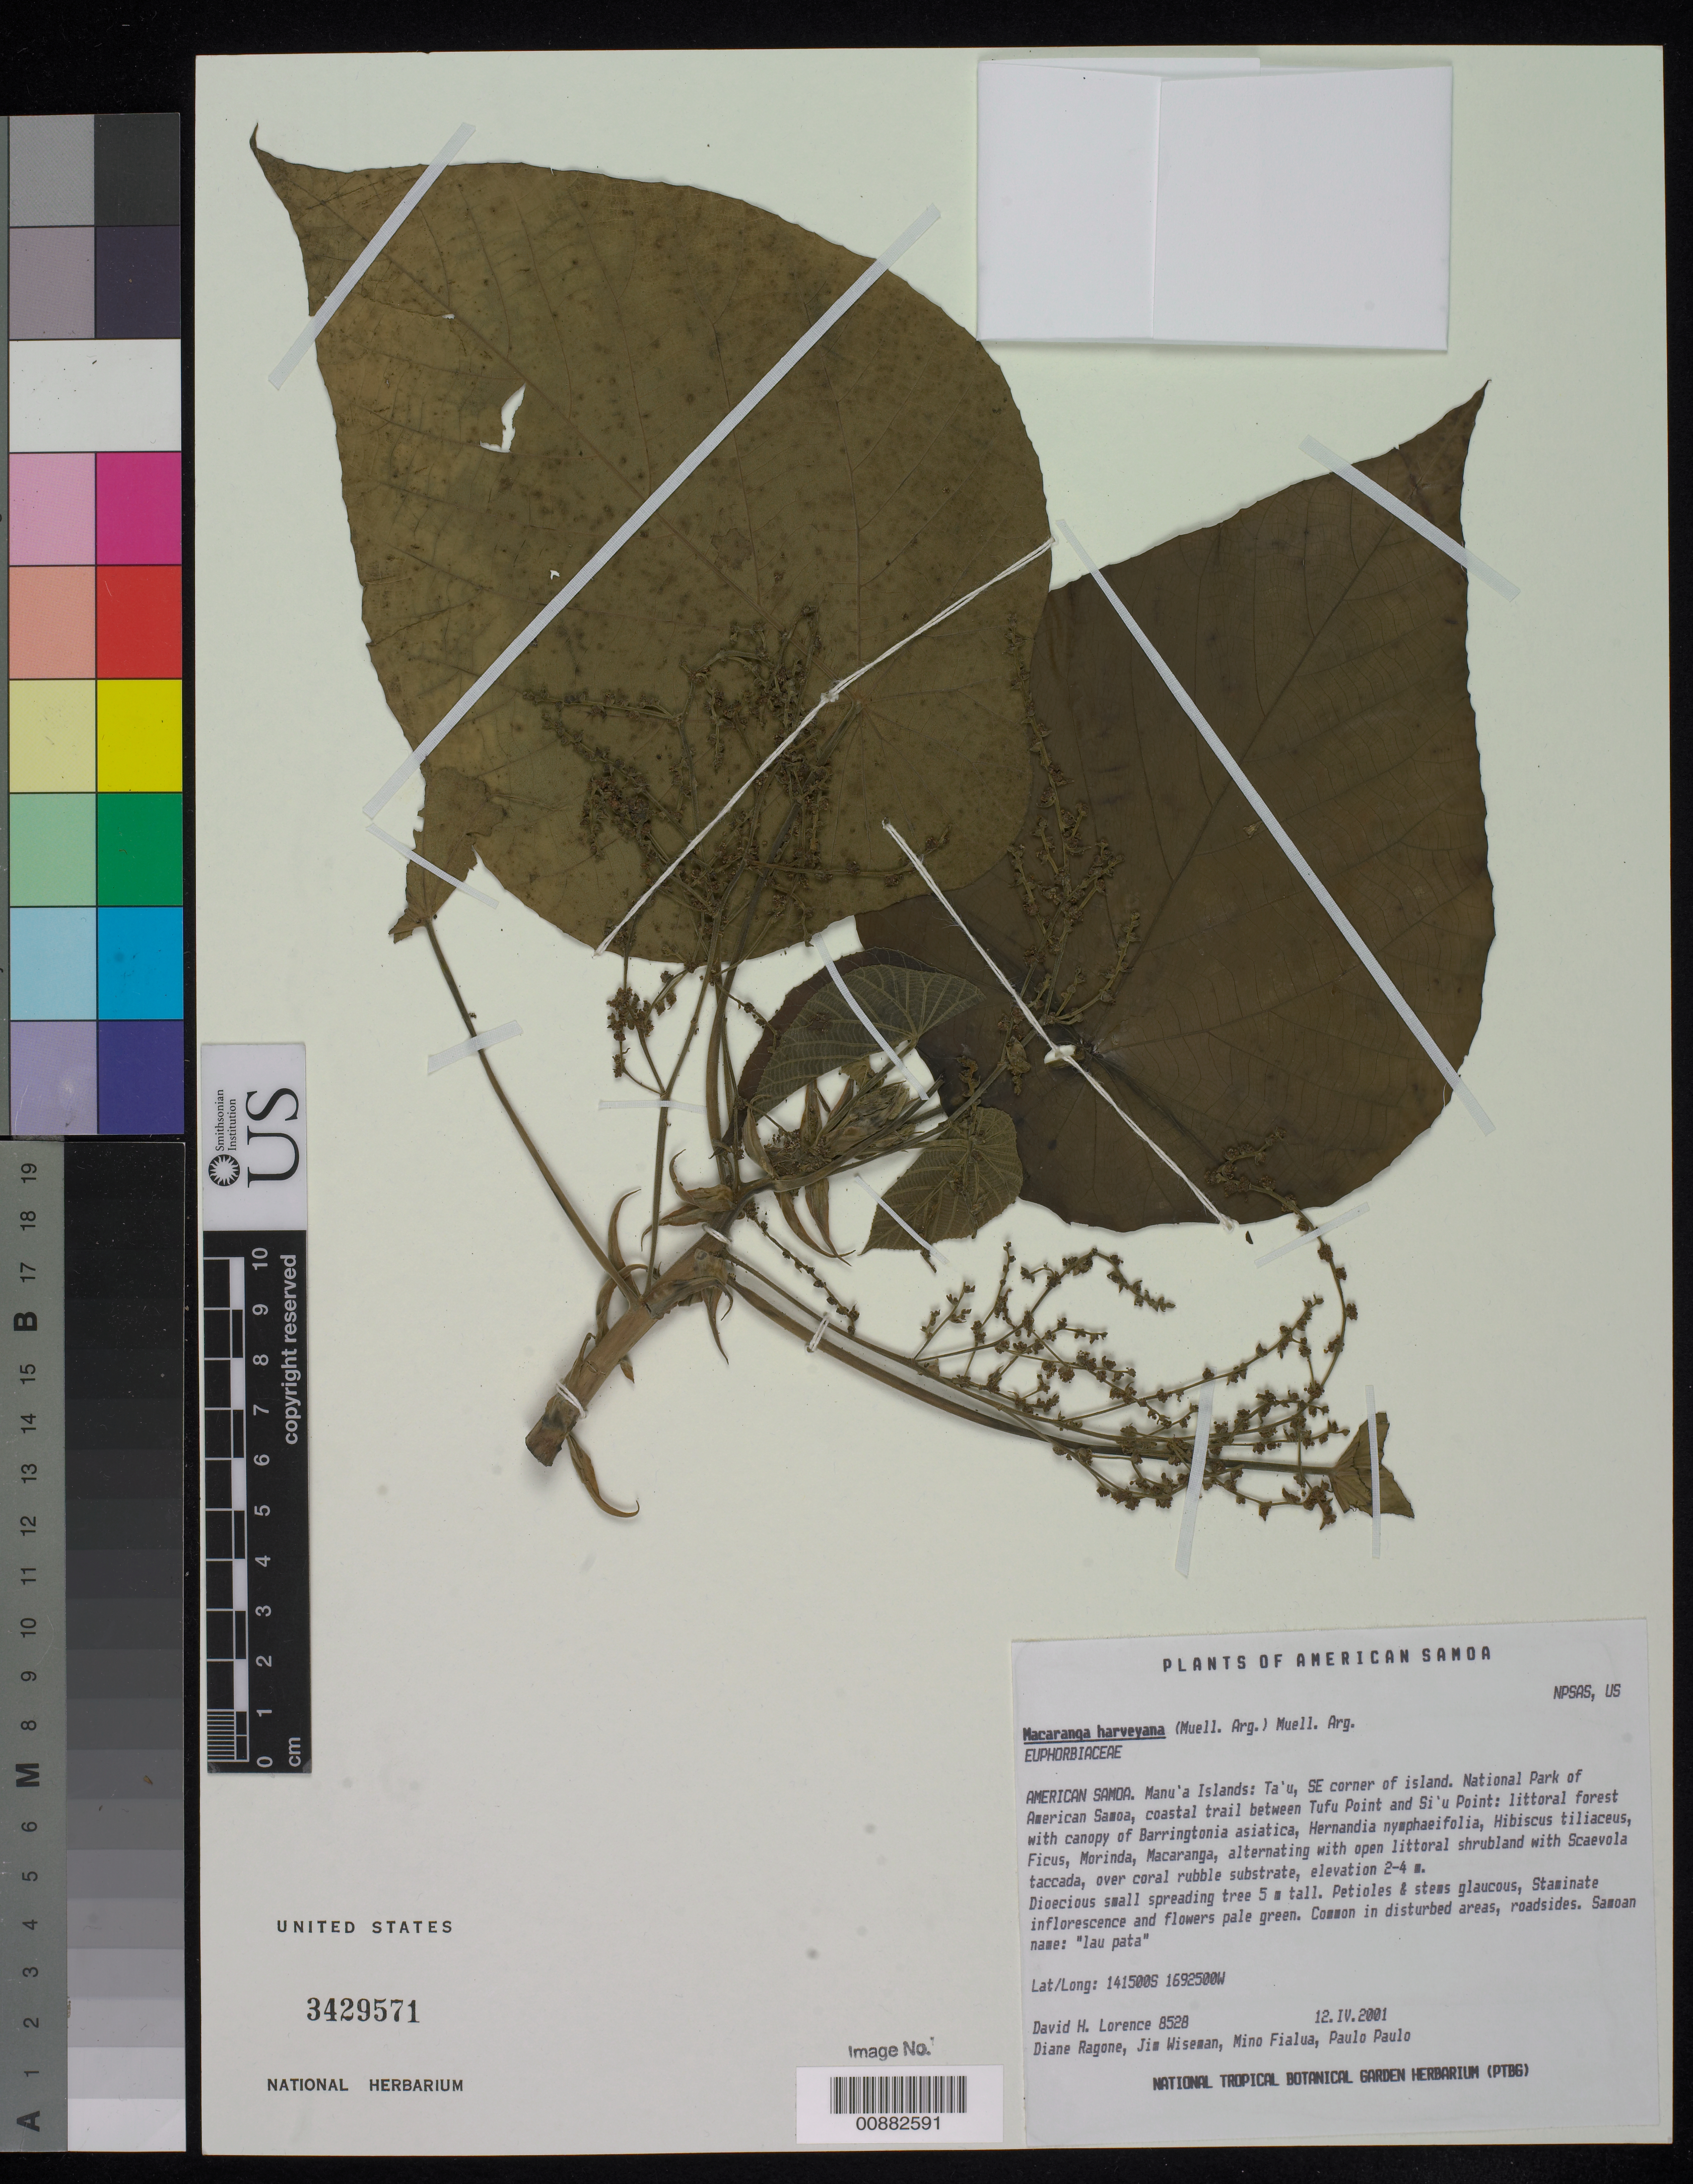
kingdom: Plantae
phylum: Tracheophyta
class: Magnoliopsida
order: Malpighiales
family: Euphorbiaceae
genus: Macaranga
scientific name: Macaranga harveyana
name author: Müll. Arg.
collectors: D. Lorence, D. Ragone, J. Wiseman, M. Fialua & -. Paulo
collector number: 8528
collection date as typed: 12 Apr 2001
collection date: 2001-04-12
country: American Samoa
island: Ta'u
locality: SE corner of island. National Park of American Samoa, coastal trail between Tufu Point and Si'u Point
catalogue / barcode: US 3429571